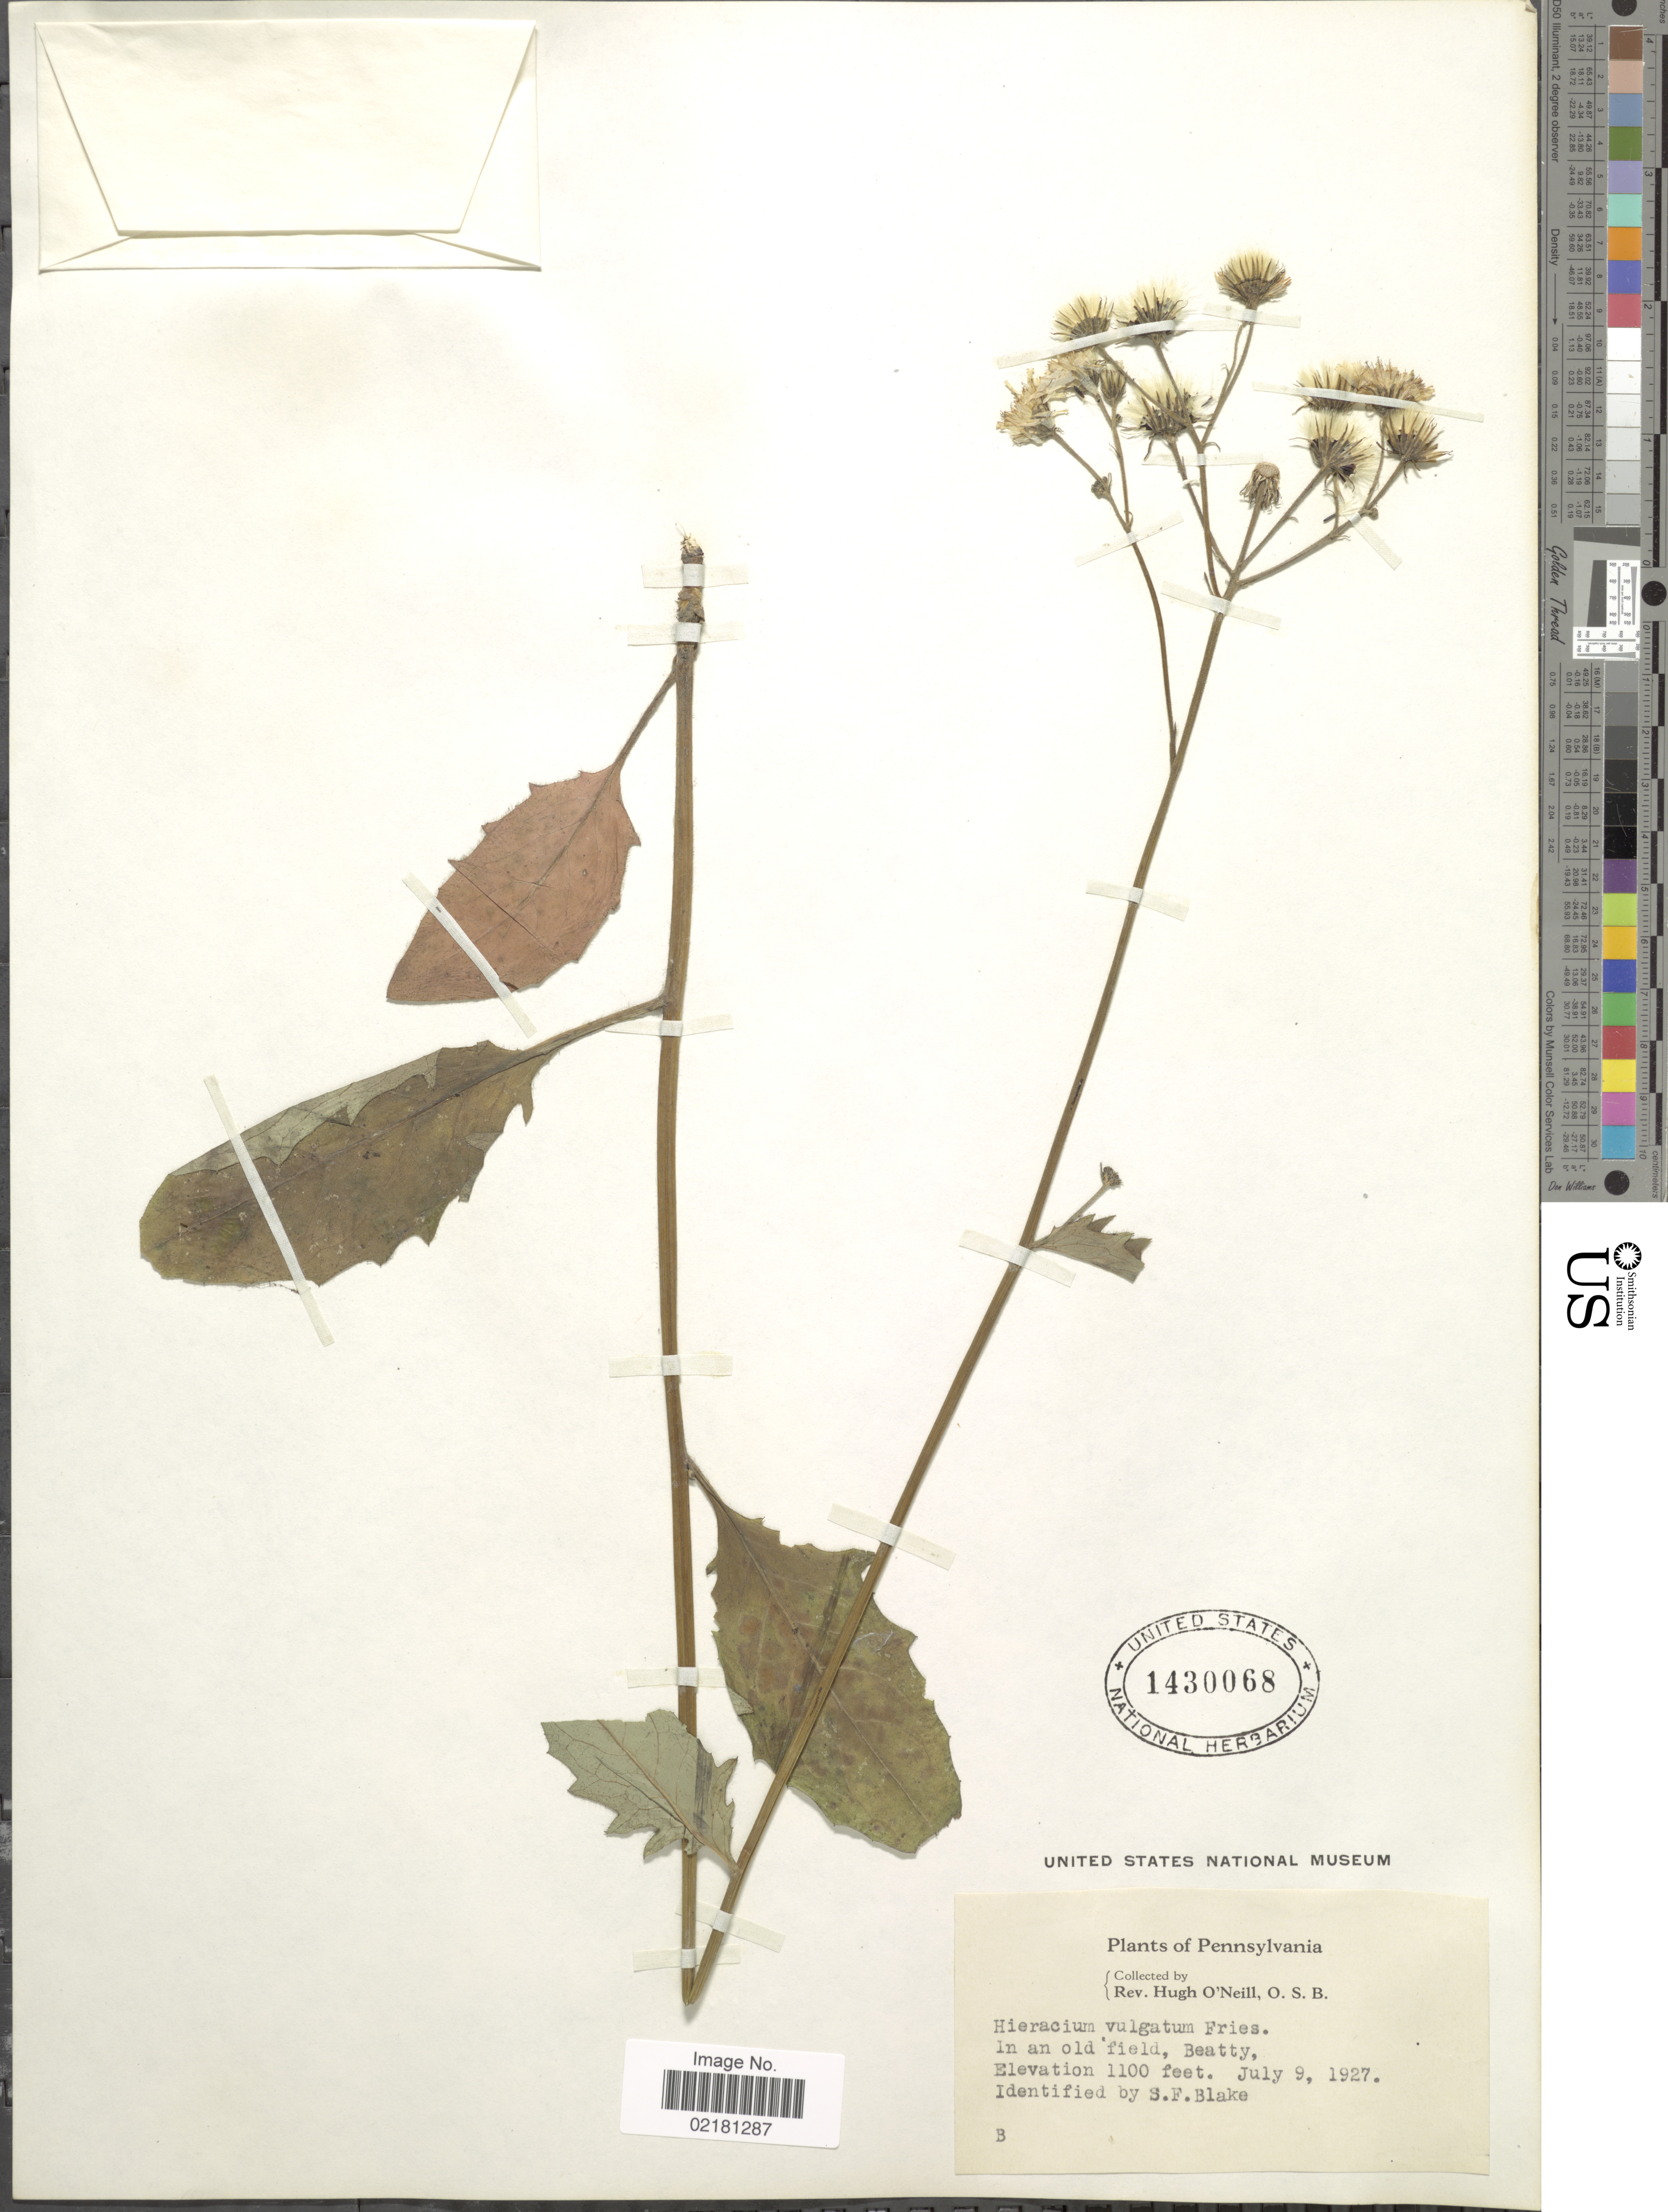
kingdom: Plantae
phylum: Tracheophyta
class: Magnoliopsida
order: Asterales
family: Asteraceae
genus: Hieracium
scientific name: Hieracium lachenalii subsp. cruenifolium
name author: (Dahlst. & Lübeck) Zahn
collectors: H. O'Neill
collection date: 1927-07-09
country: United States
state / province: Pennsylvania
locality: In an old field, Beatty.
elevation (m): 335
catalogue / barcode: US 1430068